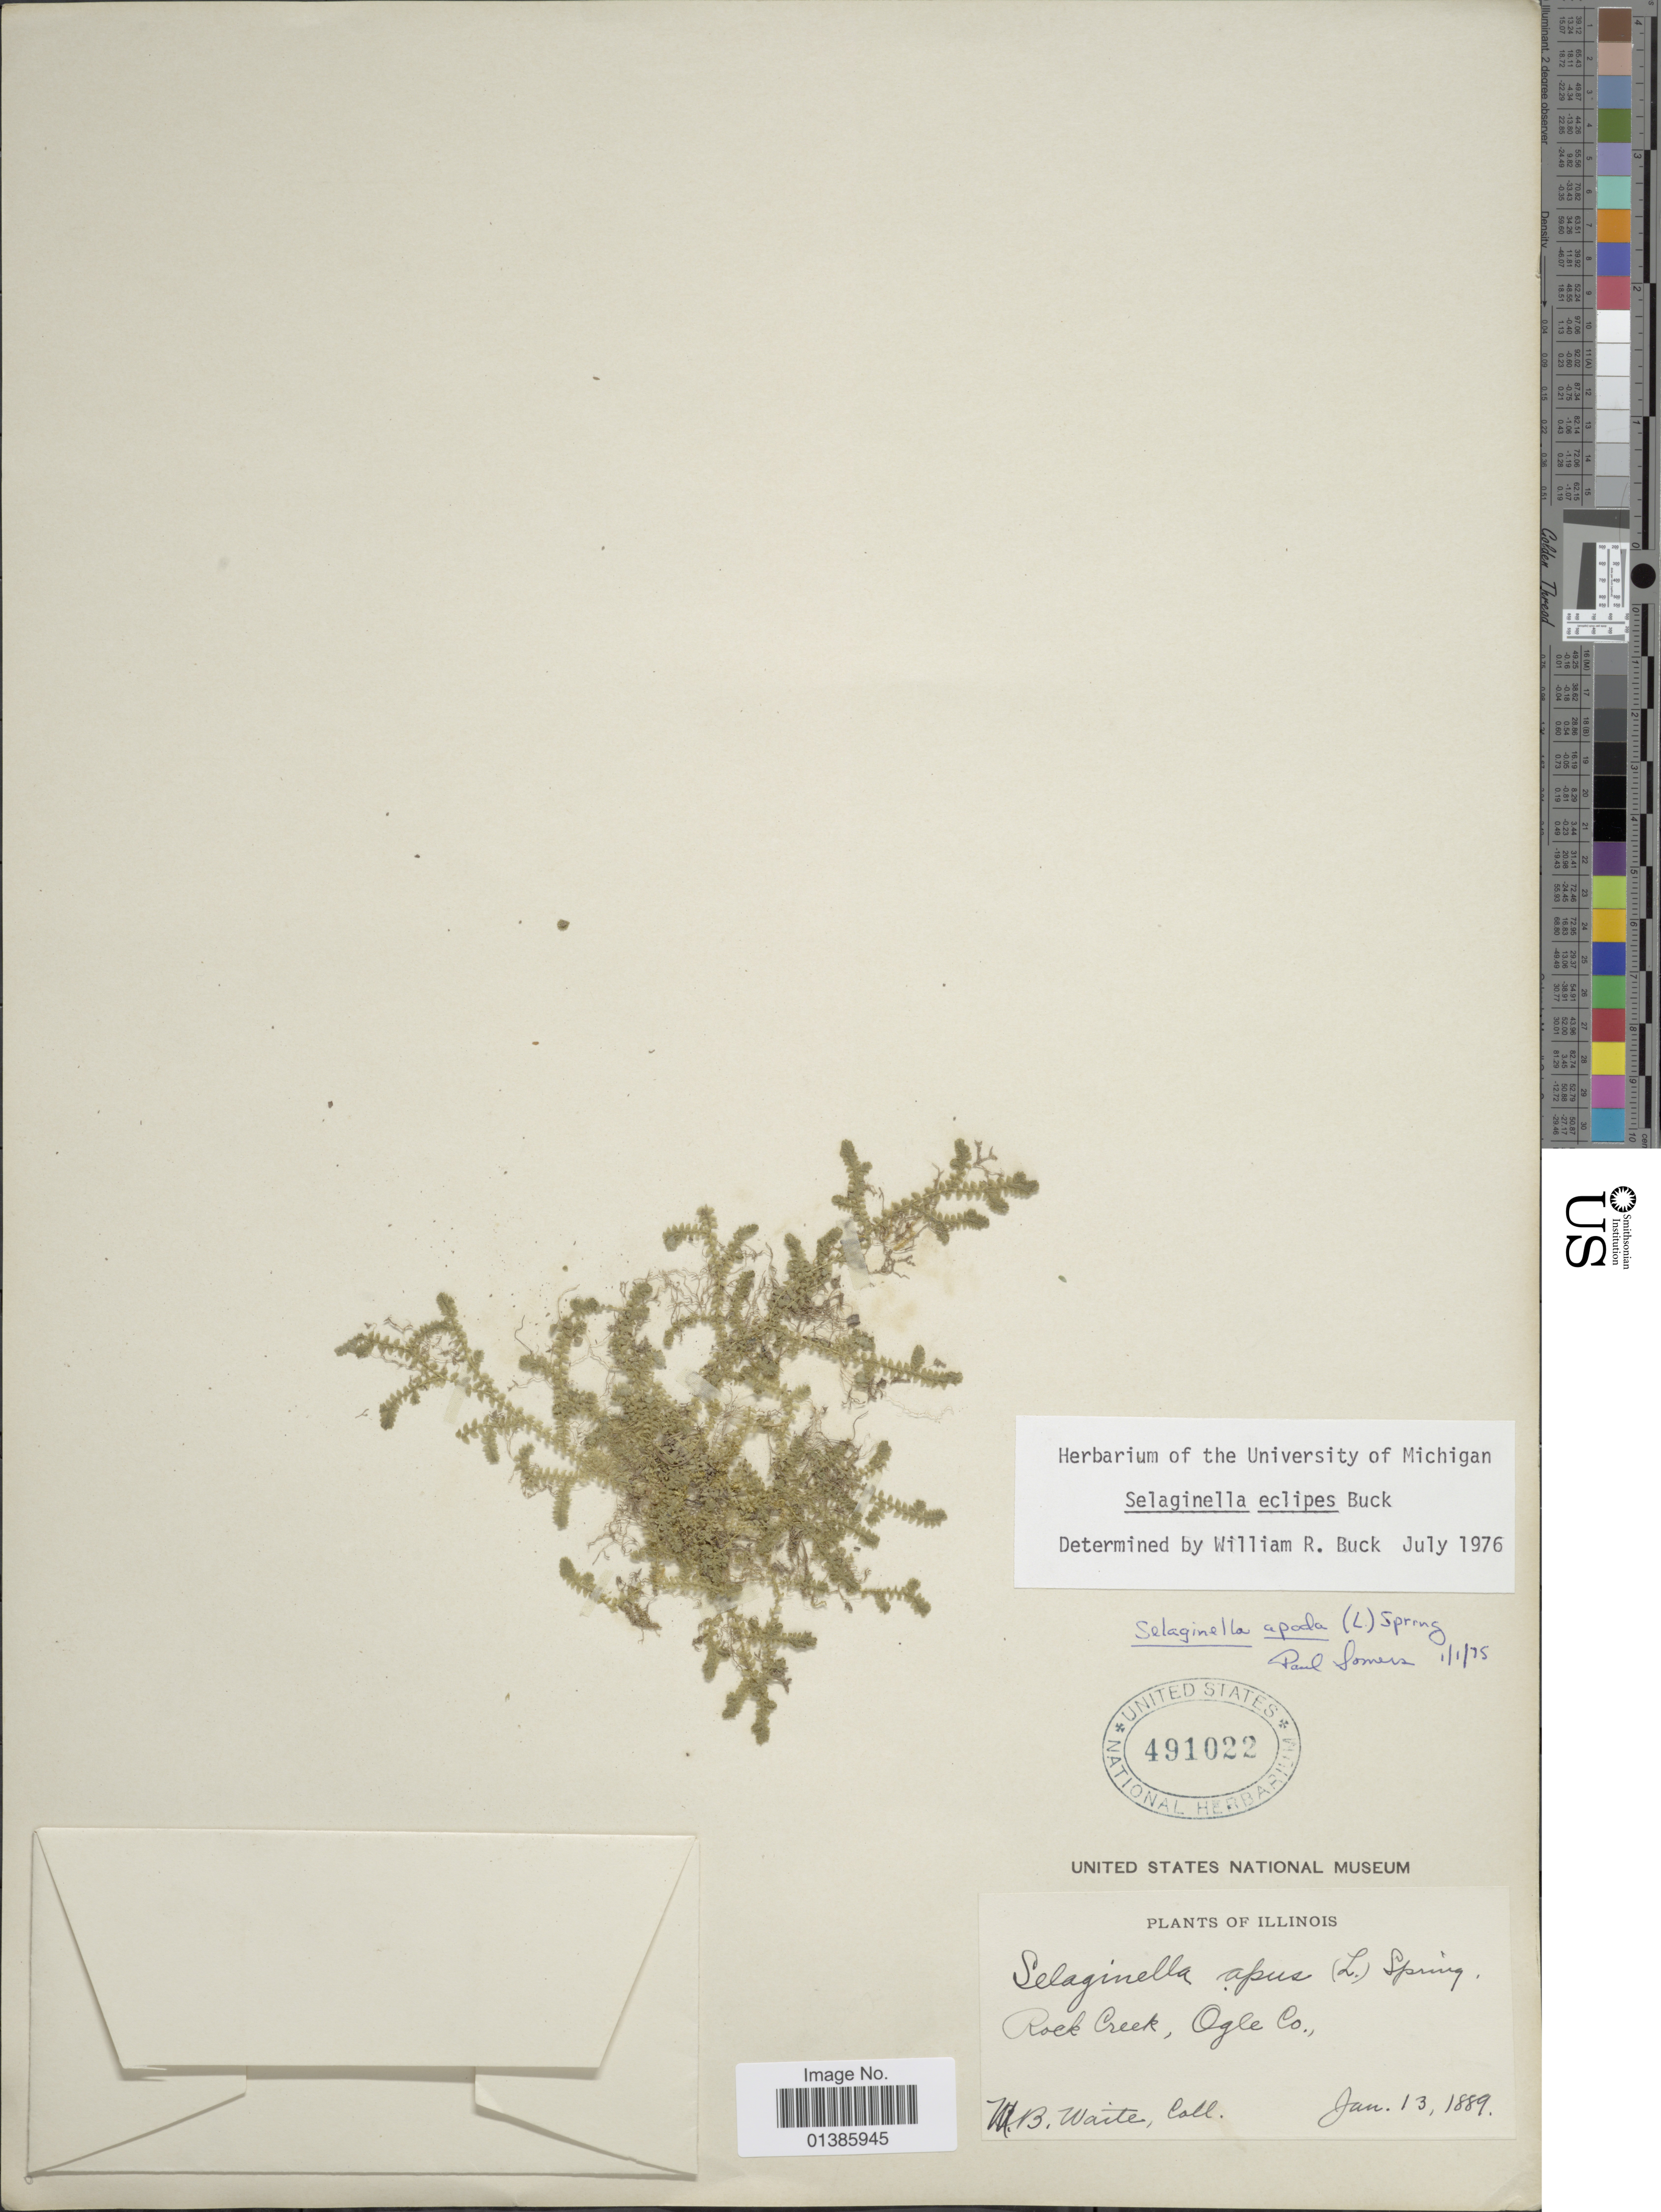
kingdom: Plantae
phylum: Tracheophyta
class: Lycopodiopsida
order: Selaginellales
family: Selaginellaceae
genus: Selaginella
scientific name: Selaginella eclipes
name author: W.R. Buck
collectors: M. B. Waite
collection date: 1889-01-13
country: United States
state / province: Illinois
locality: Rock Creek, Ogle Co.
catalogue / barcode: US 491022